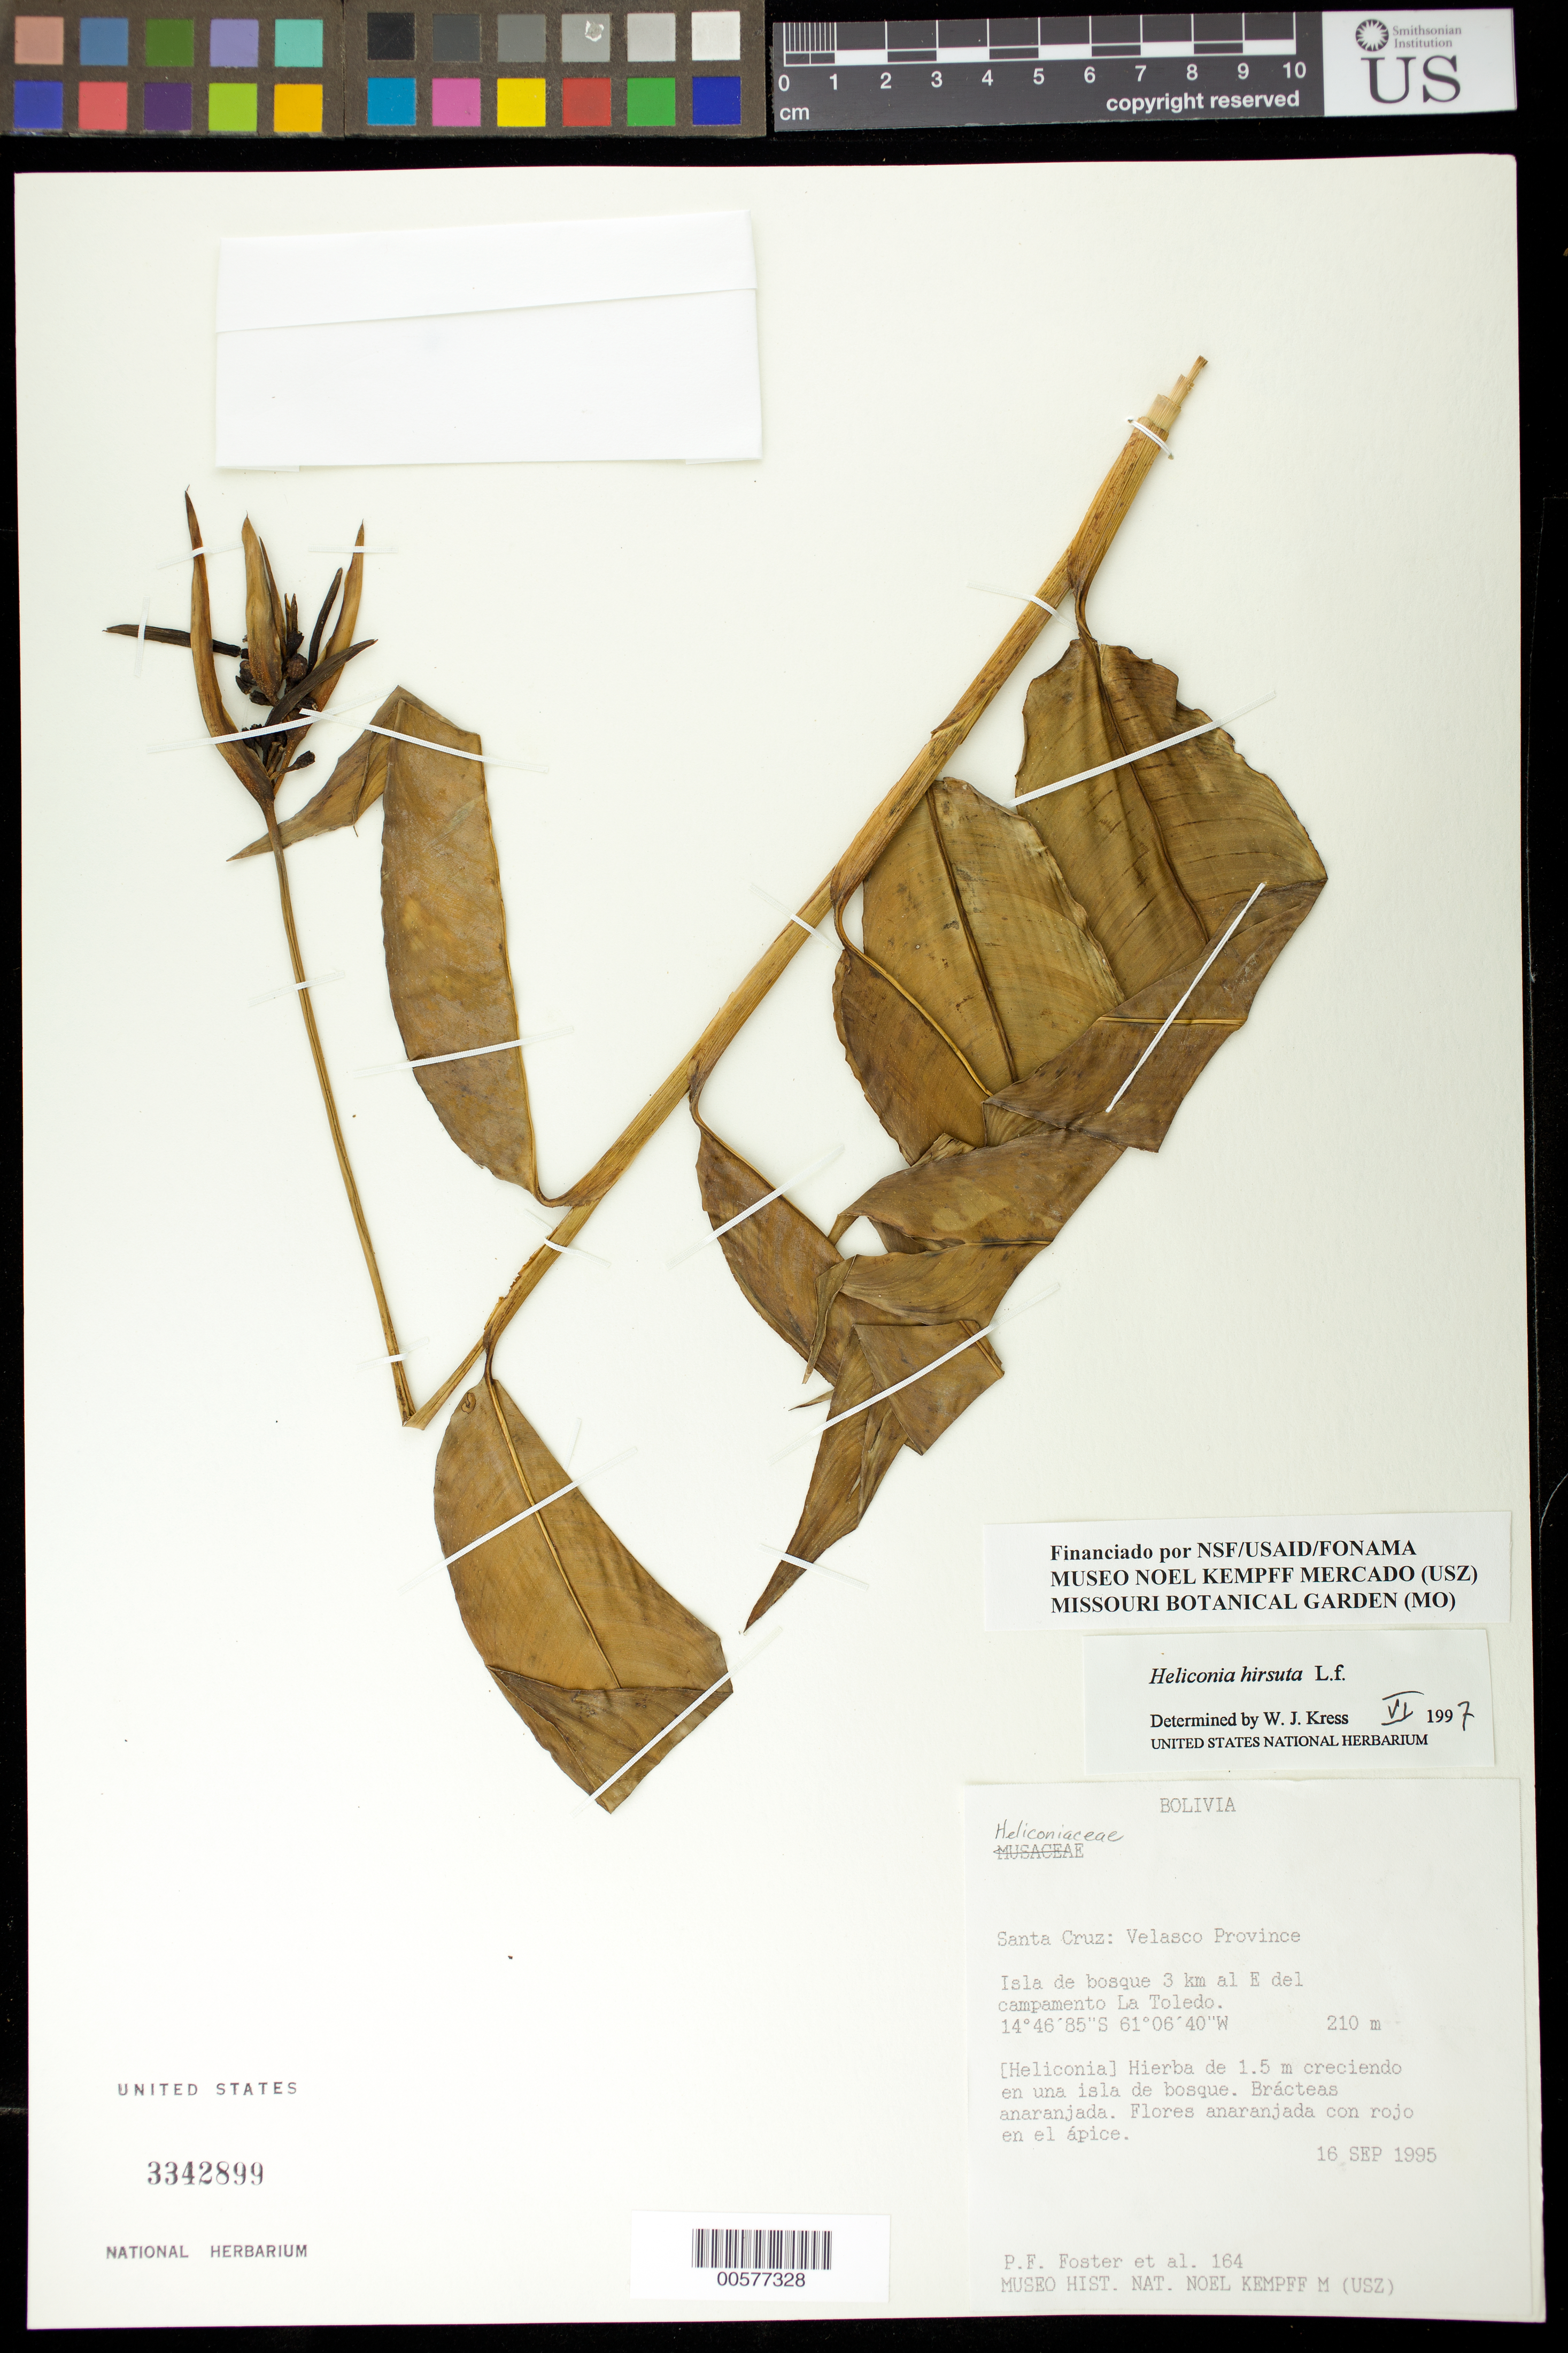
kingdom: Plantae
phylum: Tracheophyta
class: Liliopsida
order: Zingiberales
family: Heliconiaceae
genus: Heliconia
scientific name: Heliconia hirsuta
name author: L. f.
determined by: Kress, W. J., (US), Smithsonian Institution - National Museum of Natural History (UNITED STATES)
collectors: P. F. Foster & et al.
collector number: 164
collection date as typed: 16 Sep 1995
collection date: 1995-09-16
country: Bolivia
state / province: Santa Cruz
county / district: Velasco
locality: Isla de bosque 3 km to the east of La Toledo Camp.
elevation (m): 210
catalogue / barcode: US 3342899